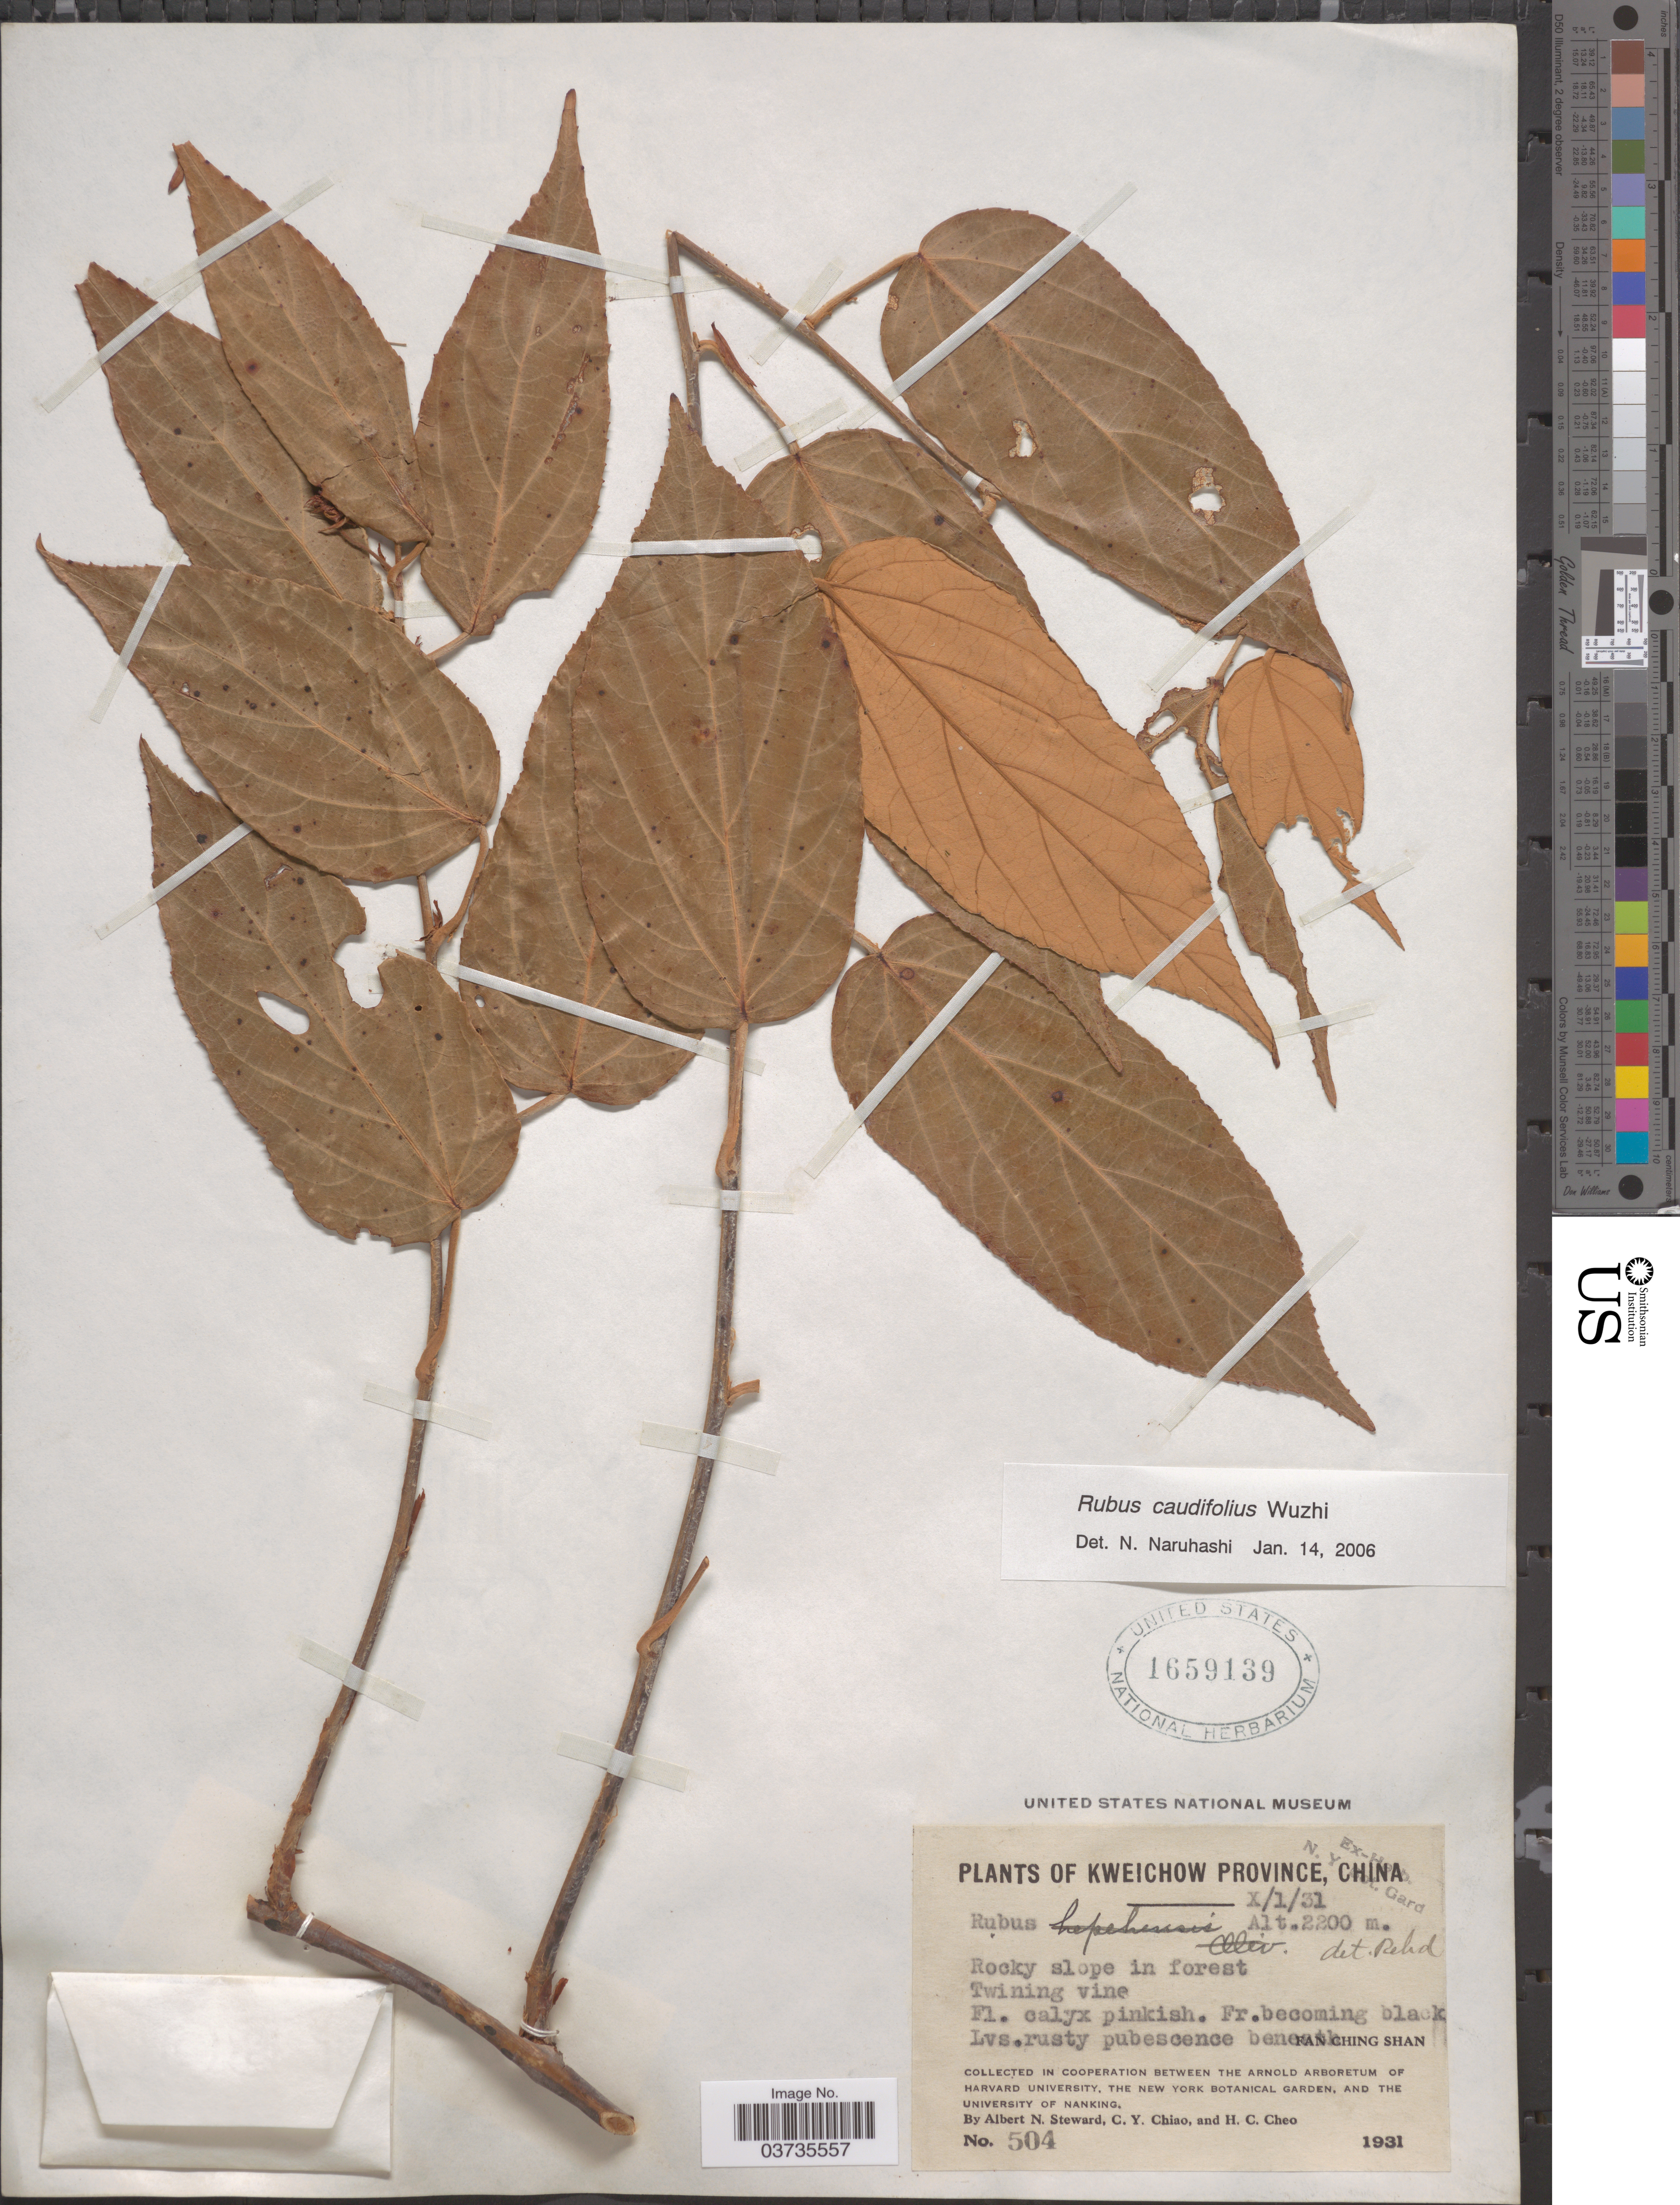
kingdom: Plantae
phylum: Tracheophyta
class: Magnoliopsida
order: Rosales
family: Rosaceae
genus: Rubus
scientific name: Rubus caudifolius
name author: Wuzhi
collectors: A. N. Steward, C. Y. Chiao & H. Cheo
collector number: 504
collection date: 1931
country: China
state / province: Guizhou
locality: Kweichow Province. Fan Ching Shan.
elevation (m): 2200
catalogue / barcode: US 1659139